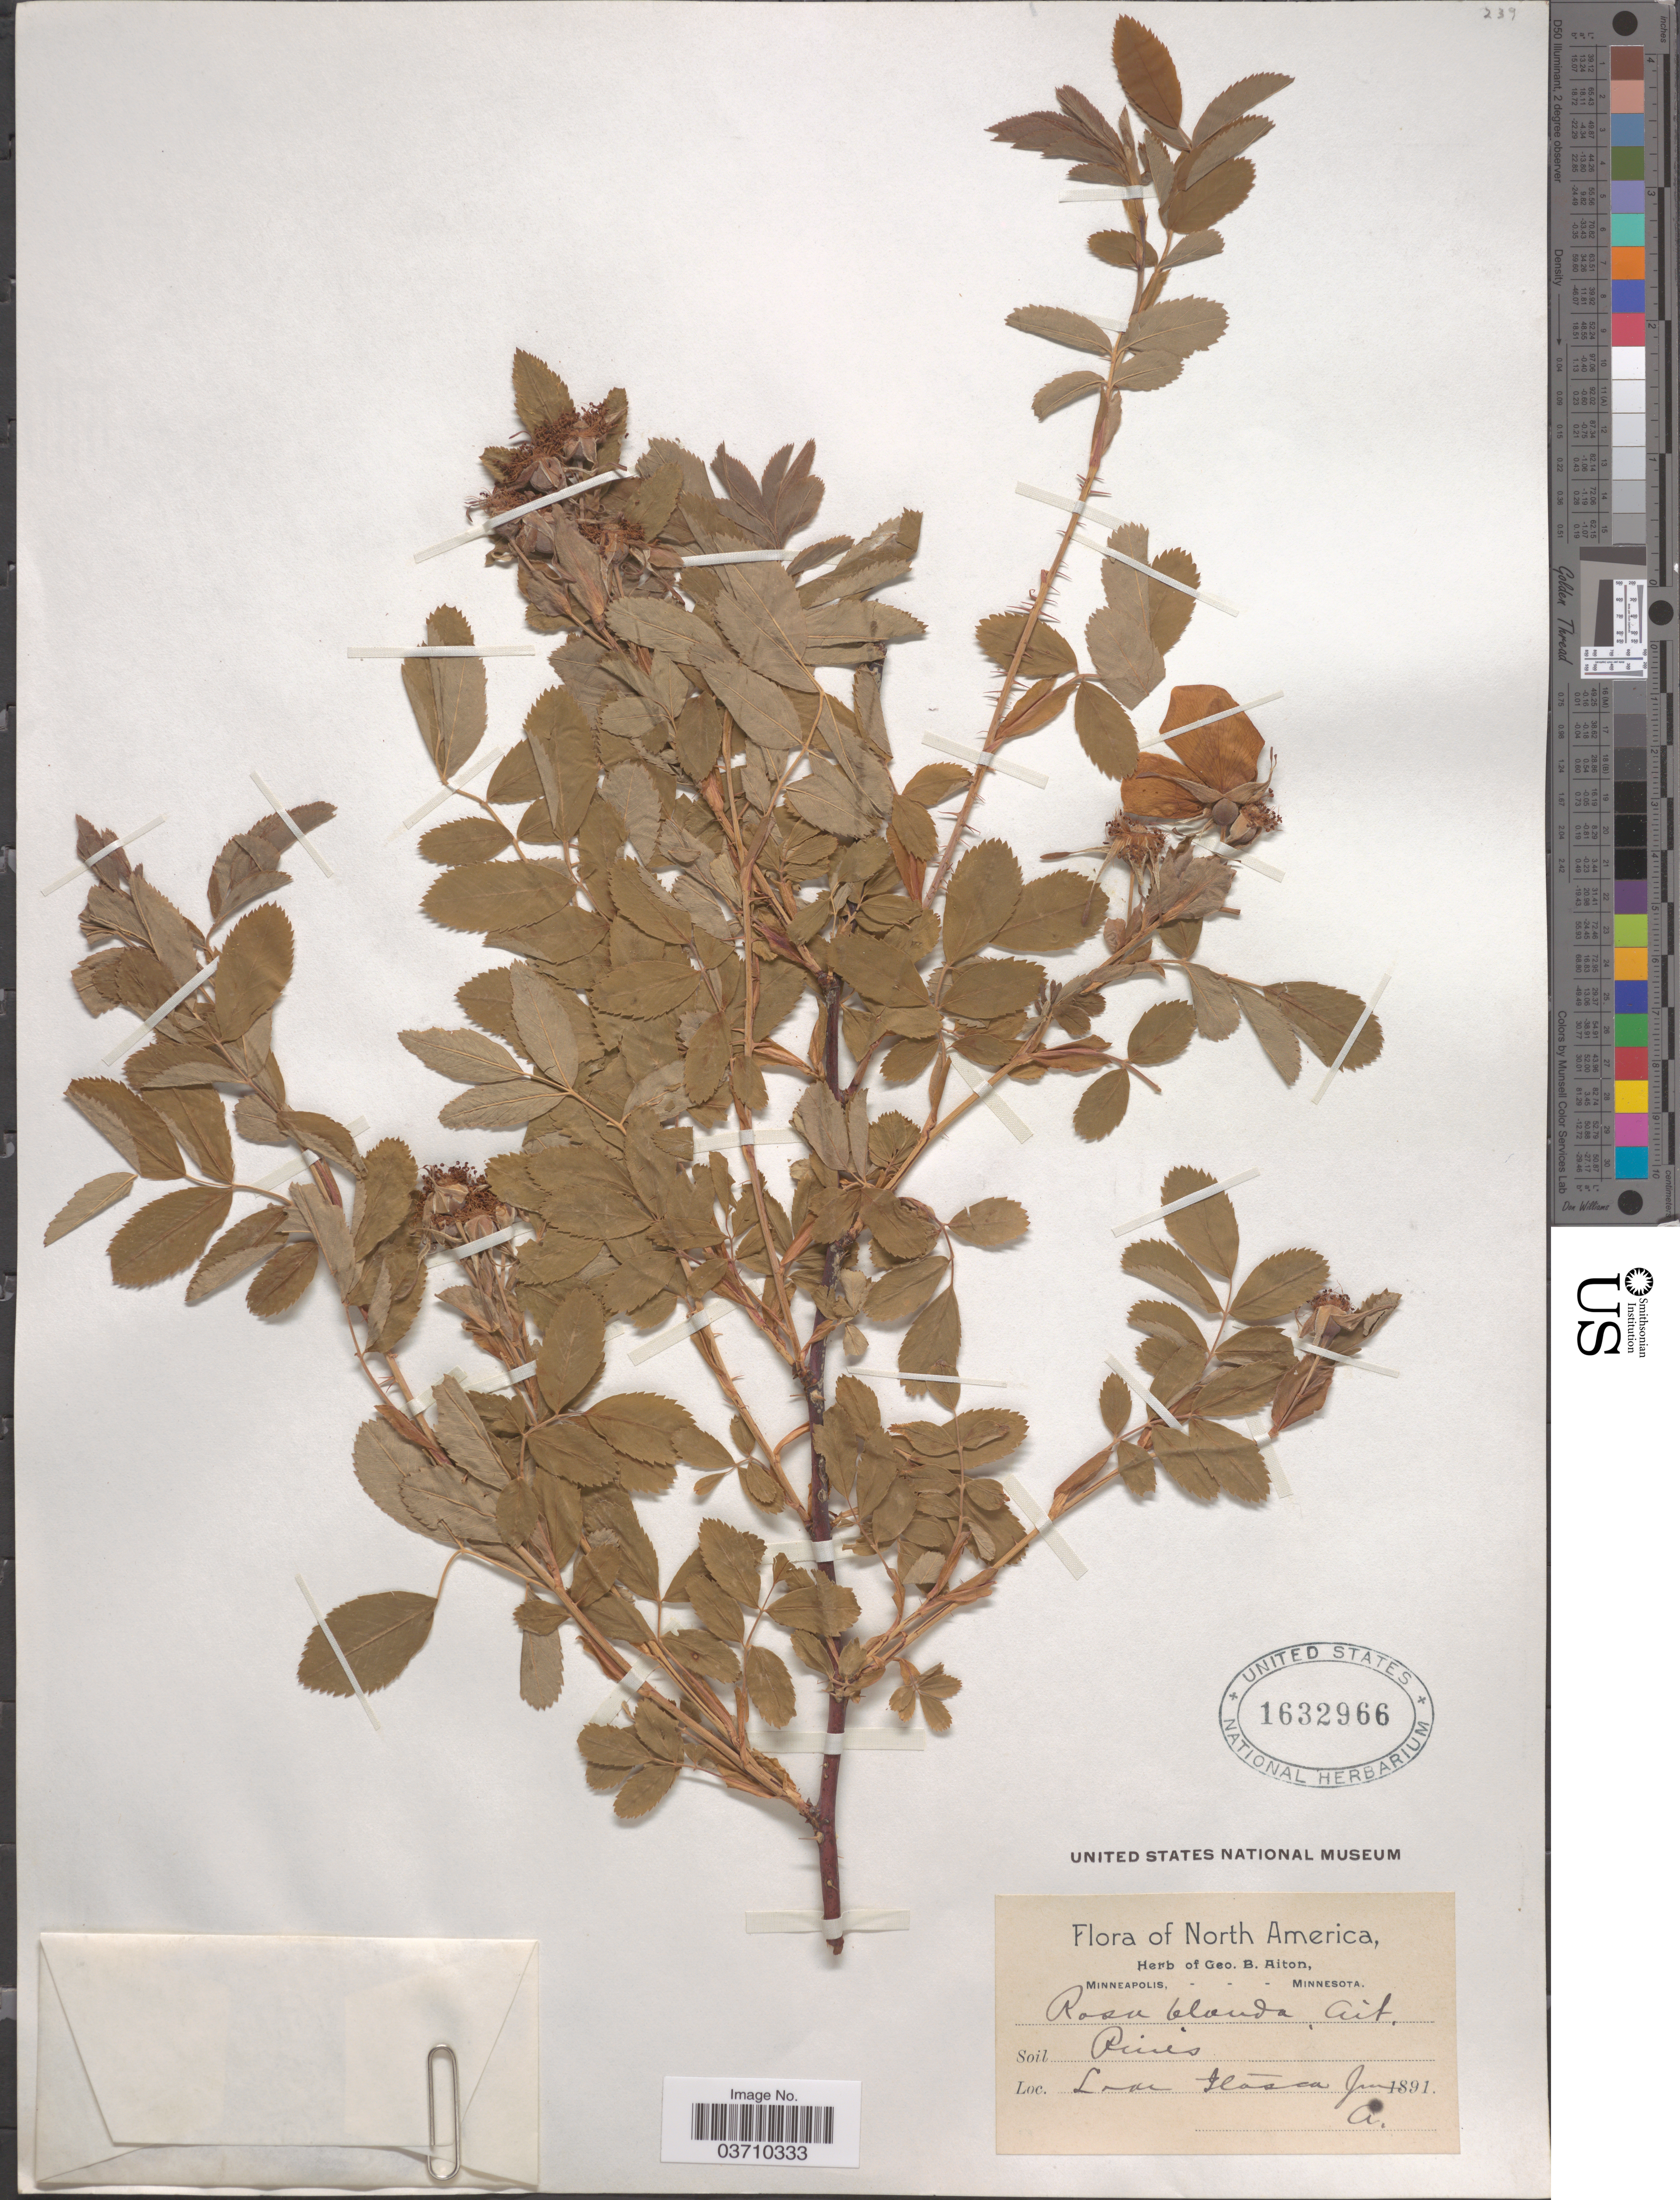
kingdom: Plantae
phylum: Tracheophyta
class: Magnoliopsida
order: Rosales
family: Rosaceae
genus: Rosa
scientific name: Rosa blanda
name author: Aiton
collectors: ex herb. Geo. B. Aiton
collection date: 1891-06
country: United States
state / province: Minnesota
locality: Lake Itasca.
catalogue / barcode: US 1632966